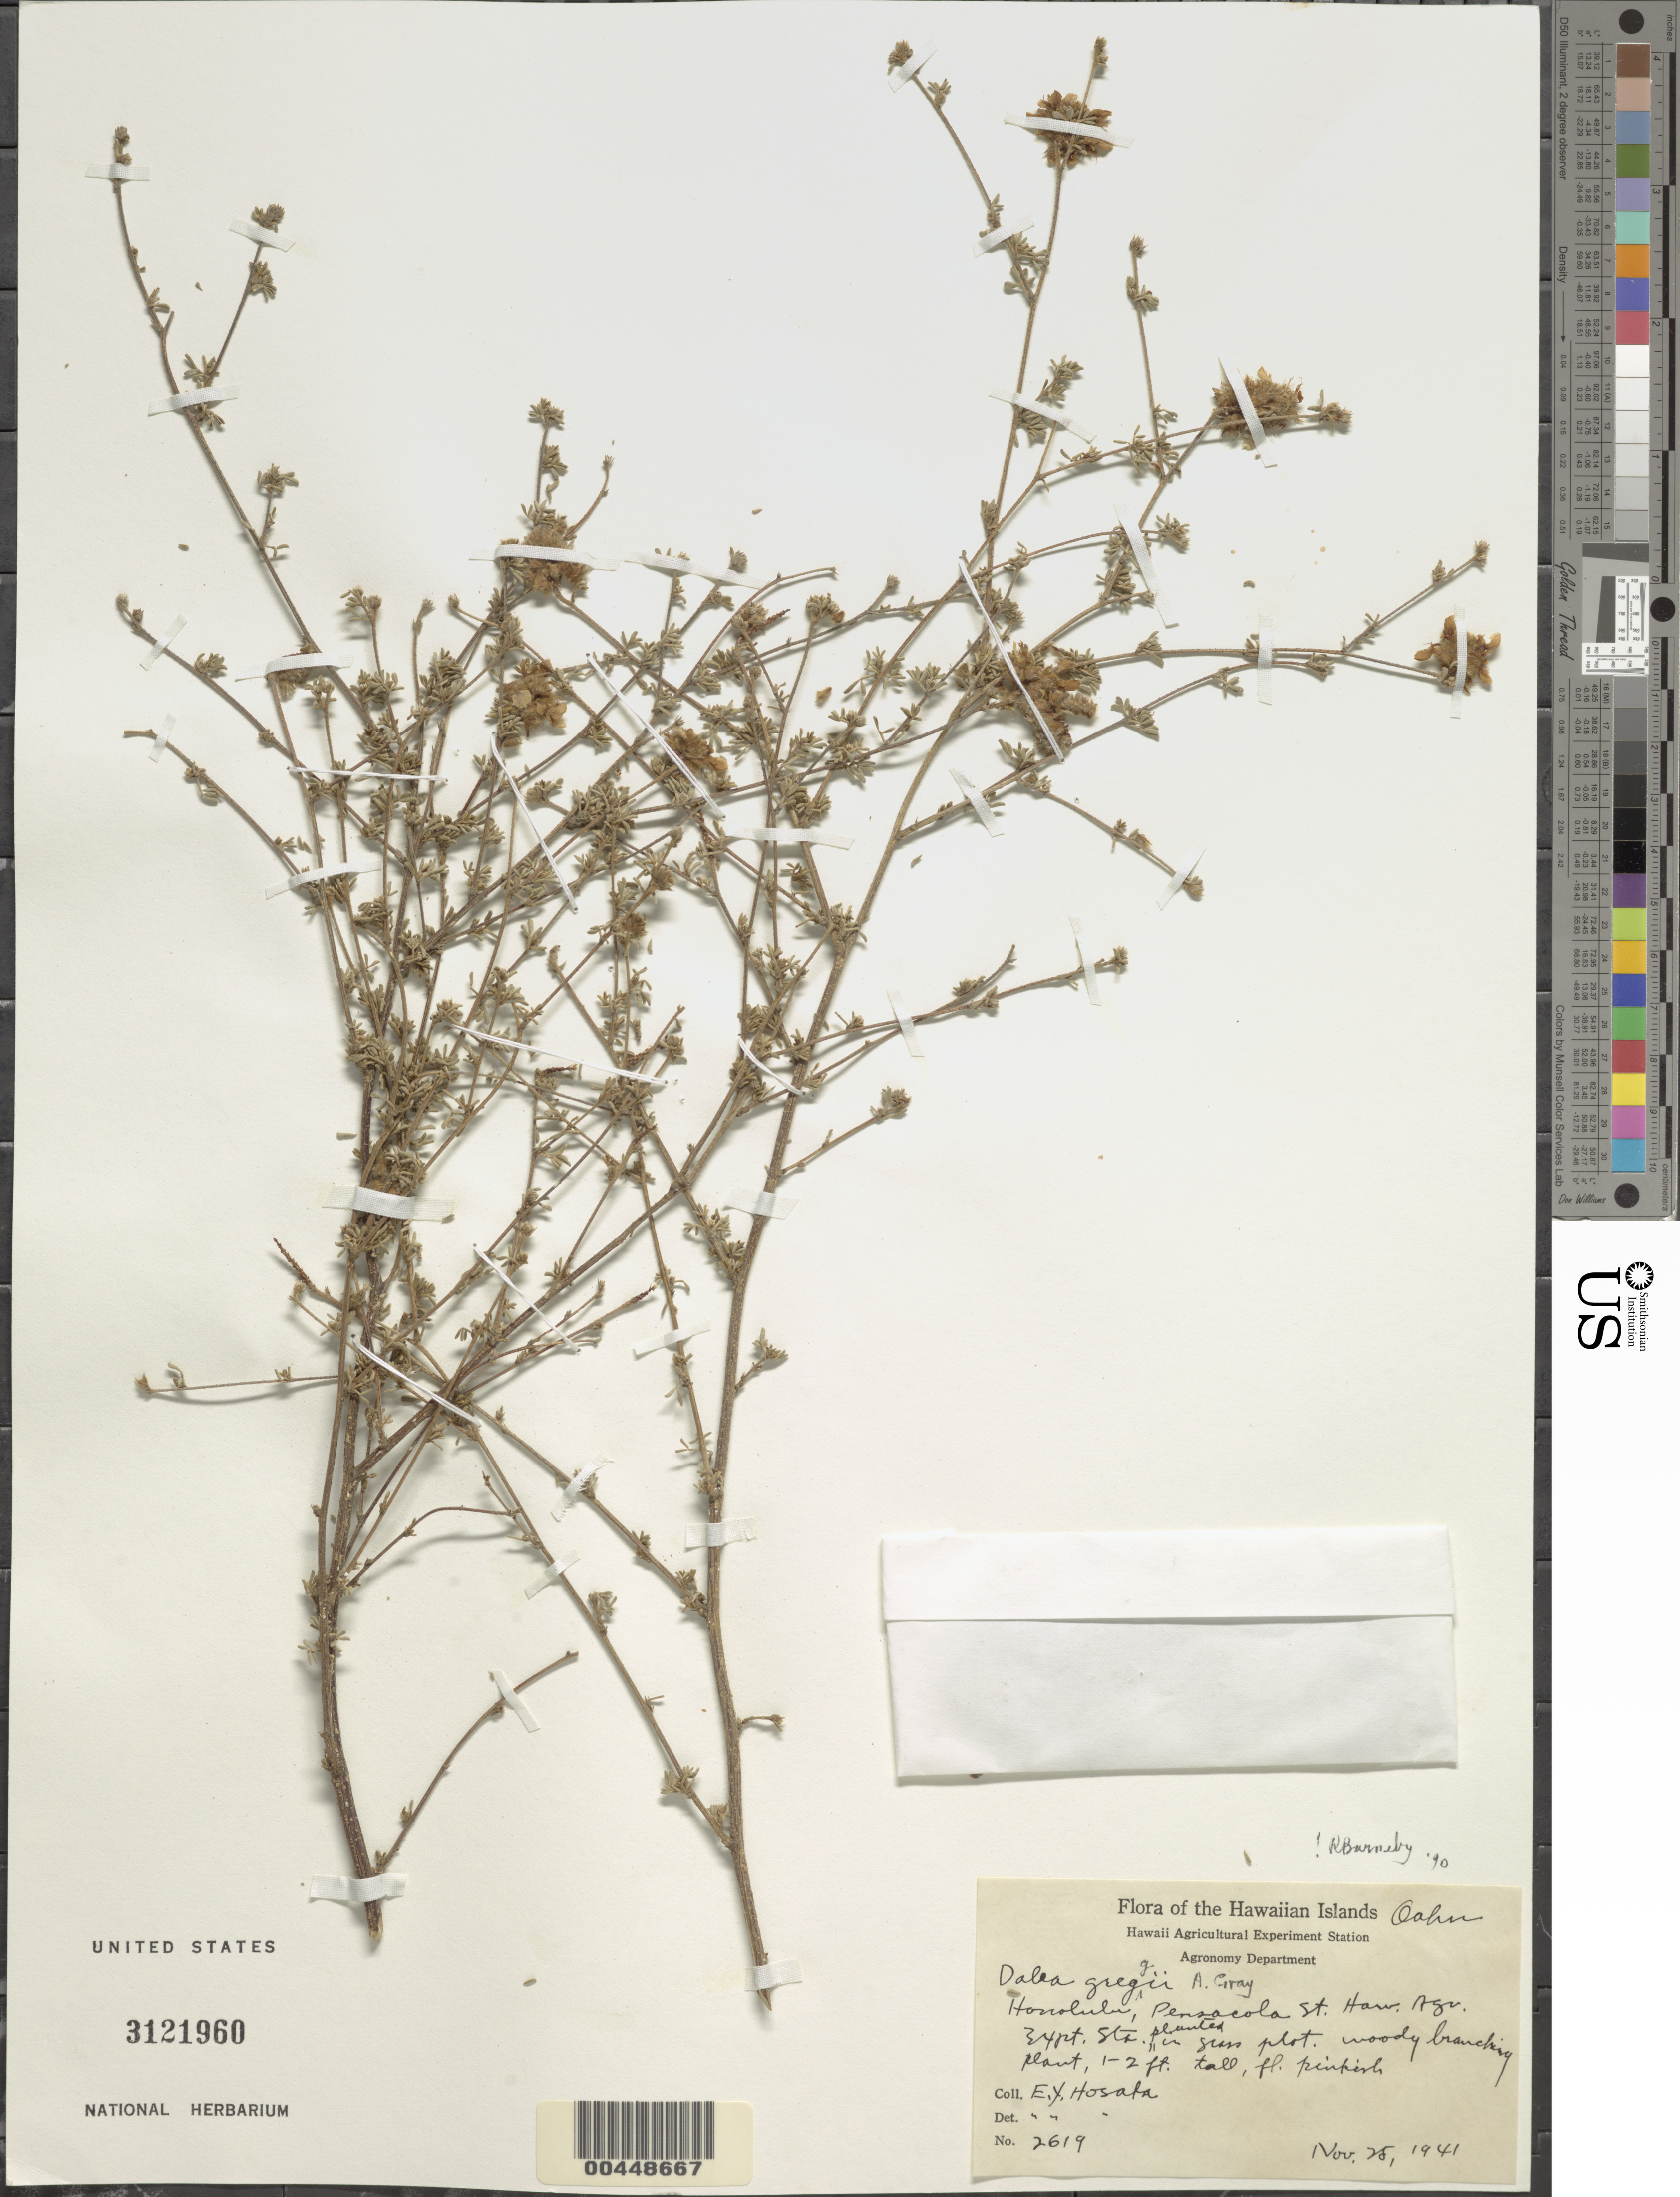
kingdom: Plantae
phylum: Tracheophyta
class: Magnoliopsida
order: Fabales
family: Fabaceae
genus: Dalea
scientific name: Dalea greggii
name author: A. Gray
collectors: E. Y. Hosaka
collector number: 2619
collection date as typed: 28 Nov 1941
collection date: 1941-11-28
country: United States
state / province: Hawaii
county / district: Honolulu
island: Oahu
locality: Honolulu, Pensacola St, Haw. Agr. Expt. Sta.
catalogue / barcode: US 3121960